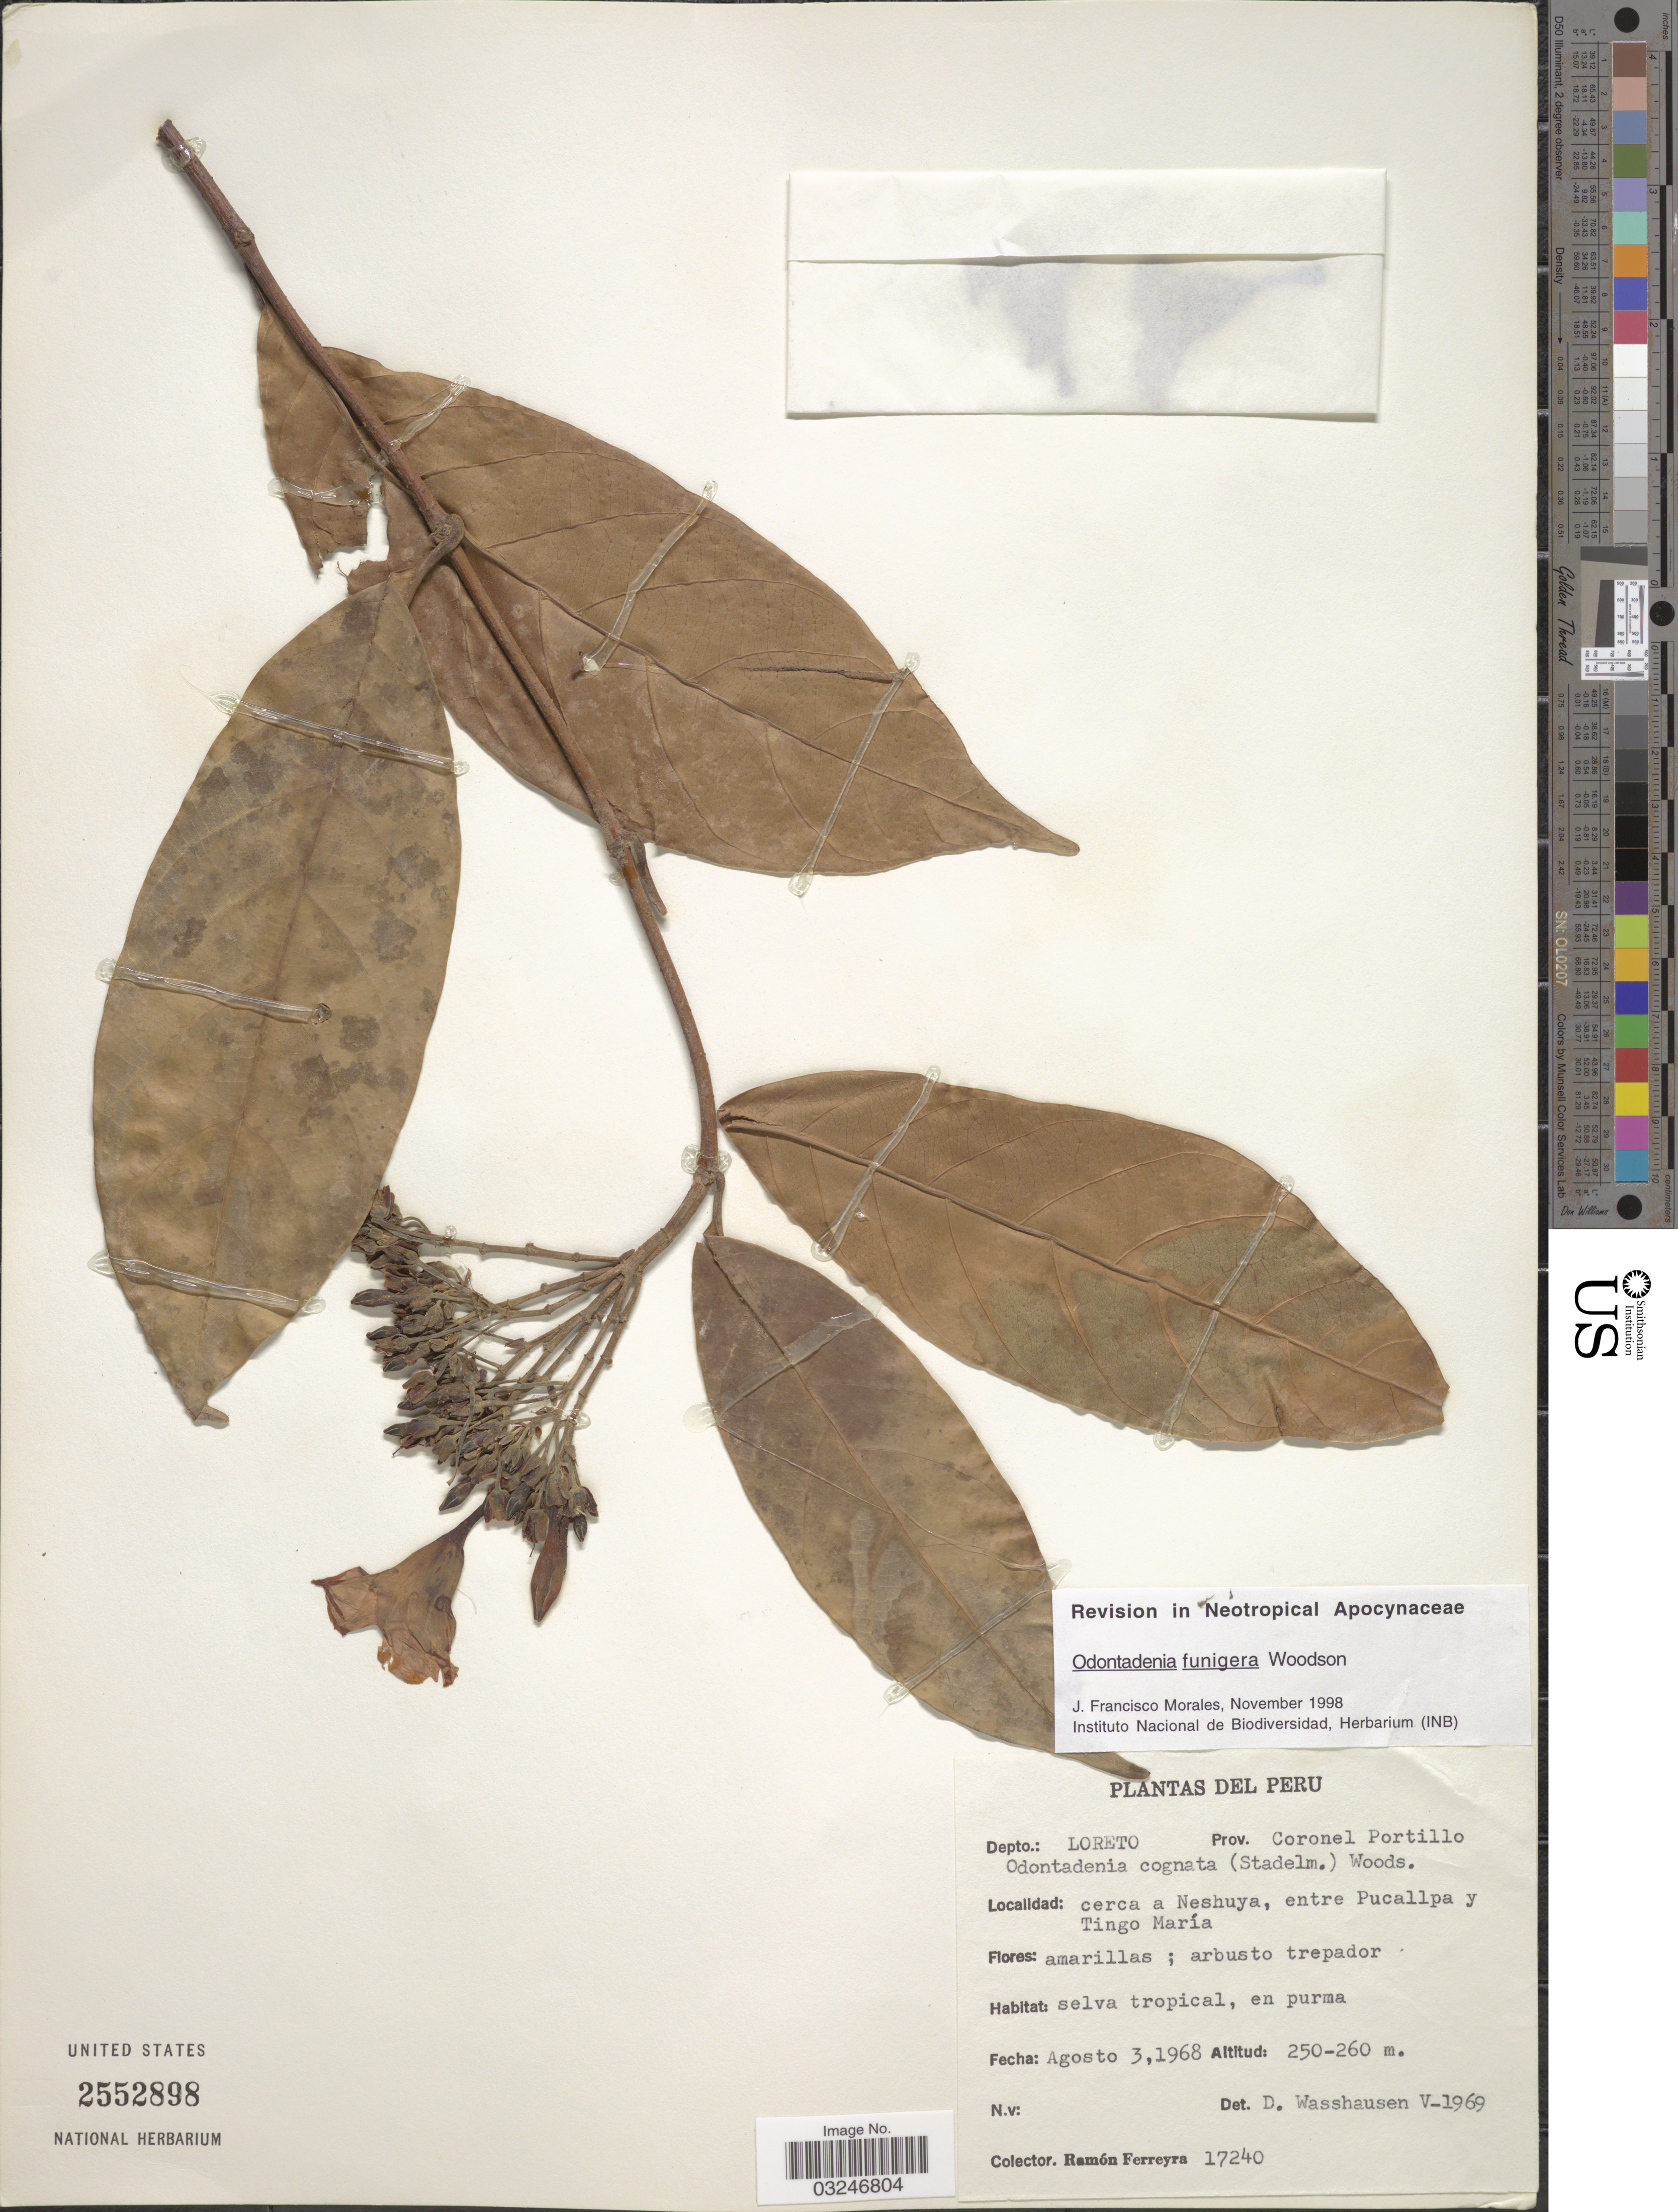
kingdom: Plantae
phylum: Tracheophyta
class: Magnoliopsida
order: Gentianales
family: Apocynaceae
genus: Odontadenia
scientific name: Odontadenia funigera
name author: Woodson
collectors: R. A. Ferreyra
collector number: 17240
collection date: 1968-08-03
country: Peru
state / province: Loreto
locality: Depto.: Loreto. Prov. Coronel Portillo. Cerca a Neshuya, entre Pucallpa y Tingo María.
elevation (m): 250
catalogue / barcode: US 2552898